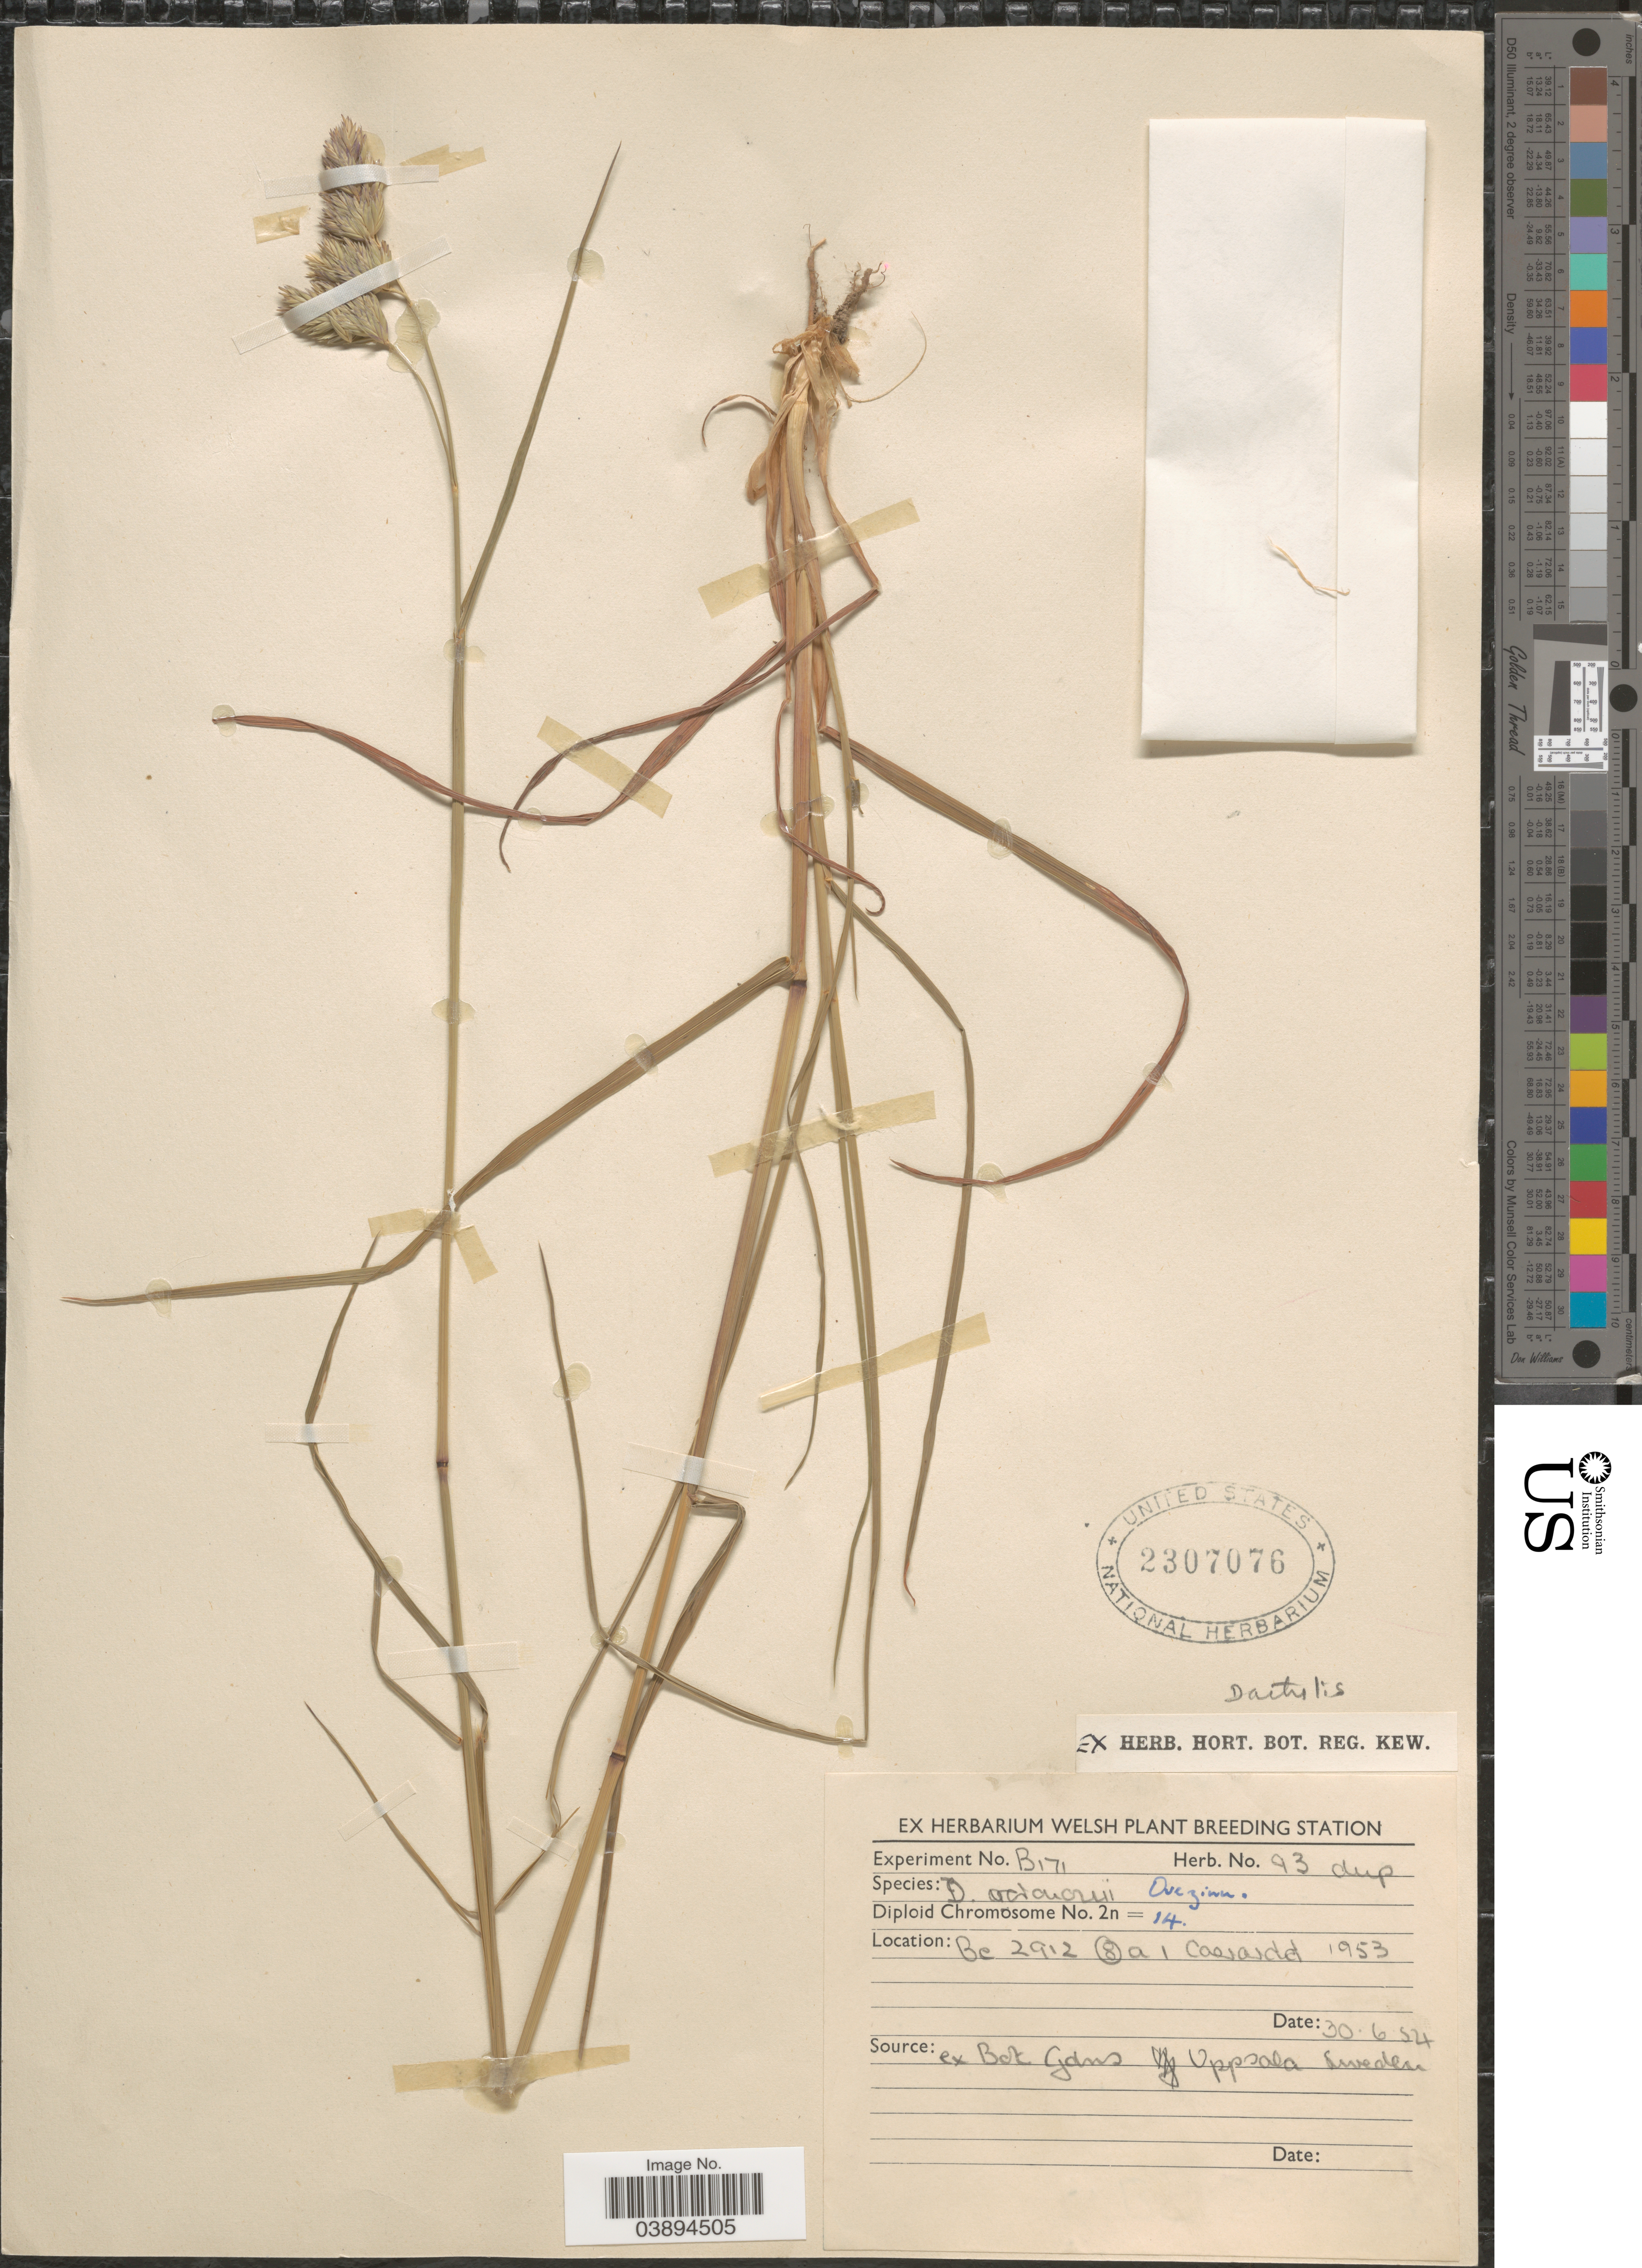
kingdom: Plantae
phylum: Tracheophyta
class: Liliopsida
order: Poales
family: Poaceae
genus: Dactylis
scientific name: Dactylis glomerata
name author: L.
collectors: Ex Herb. Welsh Plant Breeding Station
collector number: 93*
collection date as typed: Transcribed d/m/y: 30/6/54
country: Sweden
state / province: Uppsala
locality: Ex Bot Gdns Uppsala Sweden.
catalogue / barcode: US 2307076